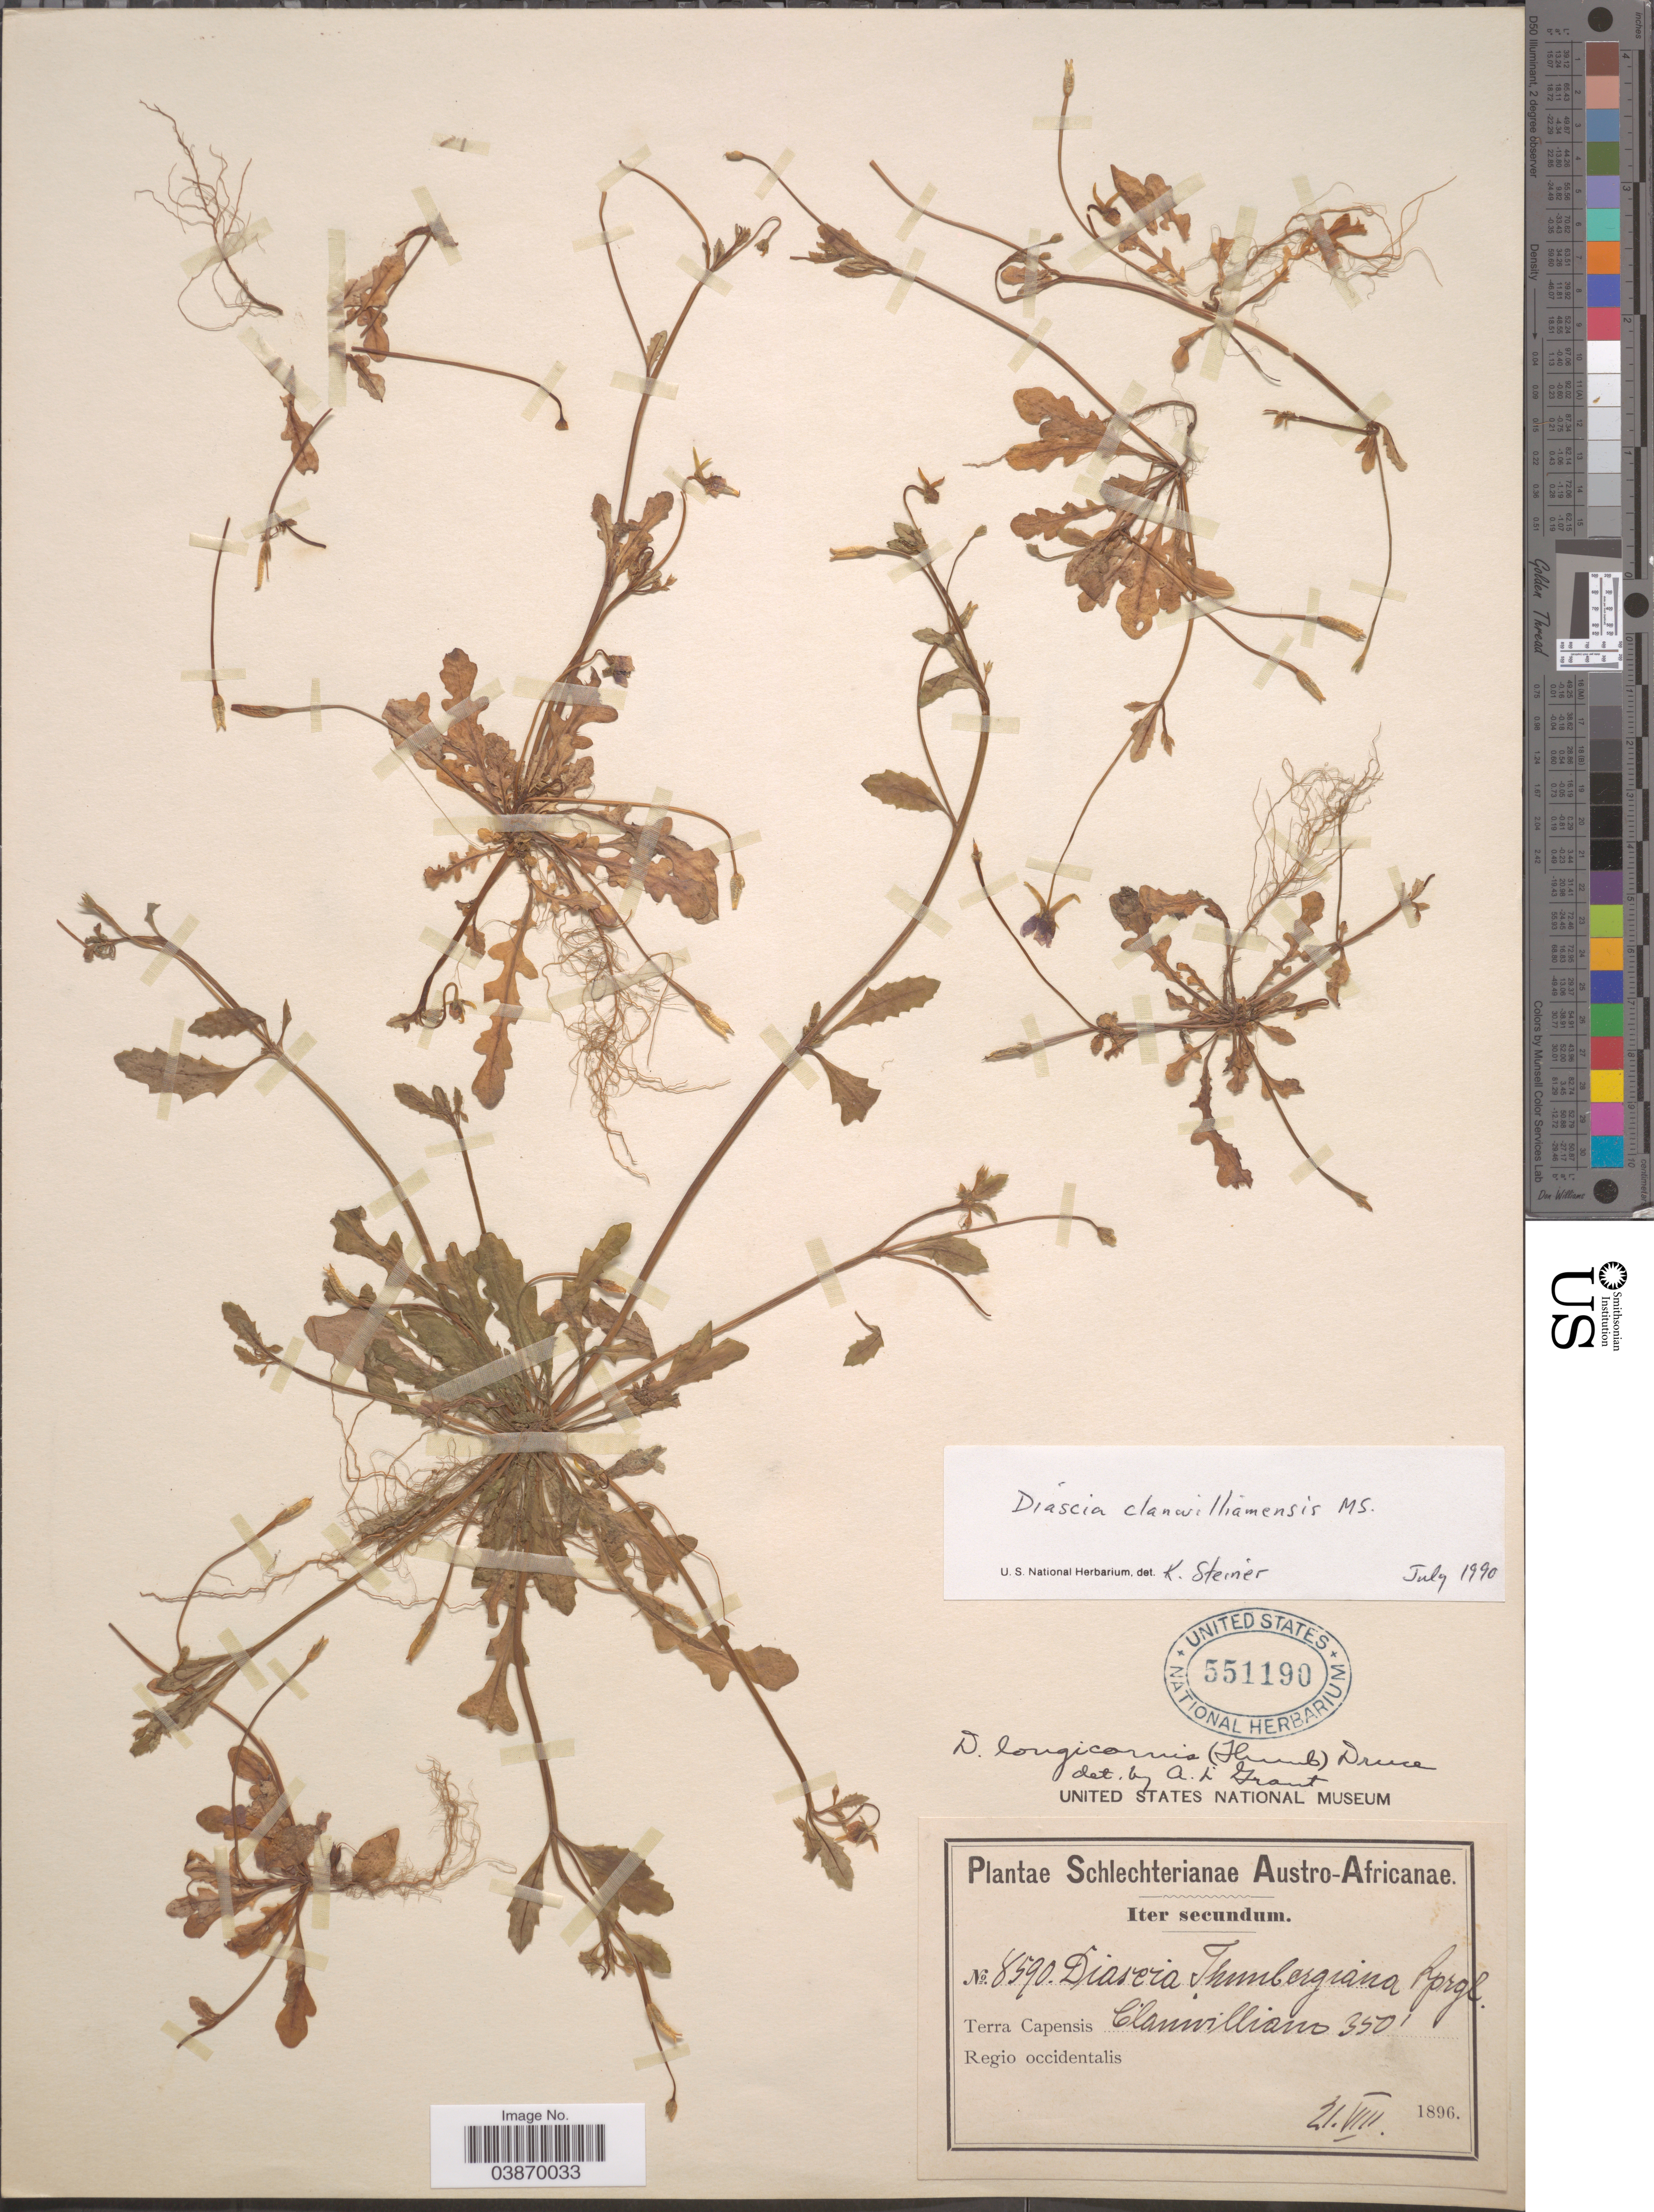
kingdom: Plantae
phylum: Tracheophyta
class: Magnoliopsida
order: Lamiales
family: Scrophulariaceae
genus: Diascia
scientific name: Diascia clanwilliamensis K.E. Steiner, ined.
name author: K.E. Steiner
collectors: Schlechter, --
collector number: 8590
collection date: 1896-08-21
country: South Africa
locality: Austro-Africanae. Terra Capensis Clanwilliams. Regio occidentalis.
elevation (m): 107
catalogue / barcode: US 551190